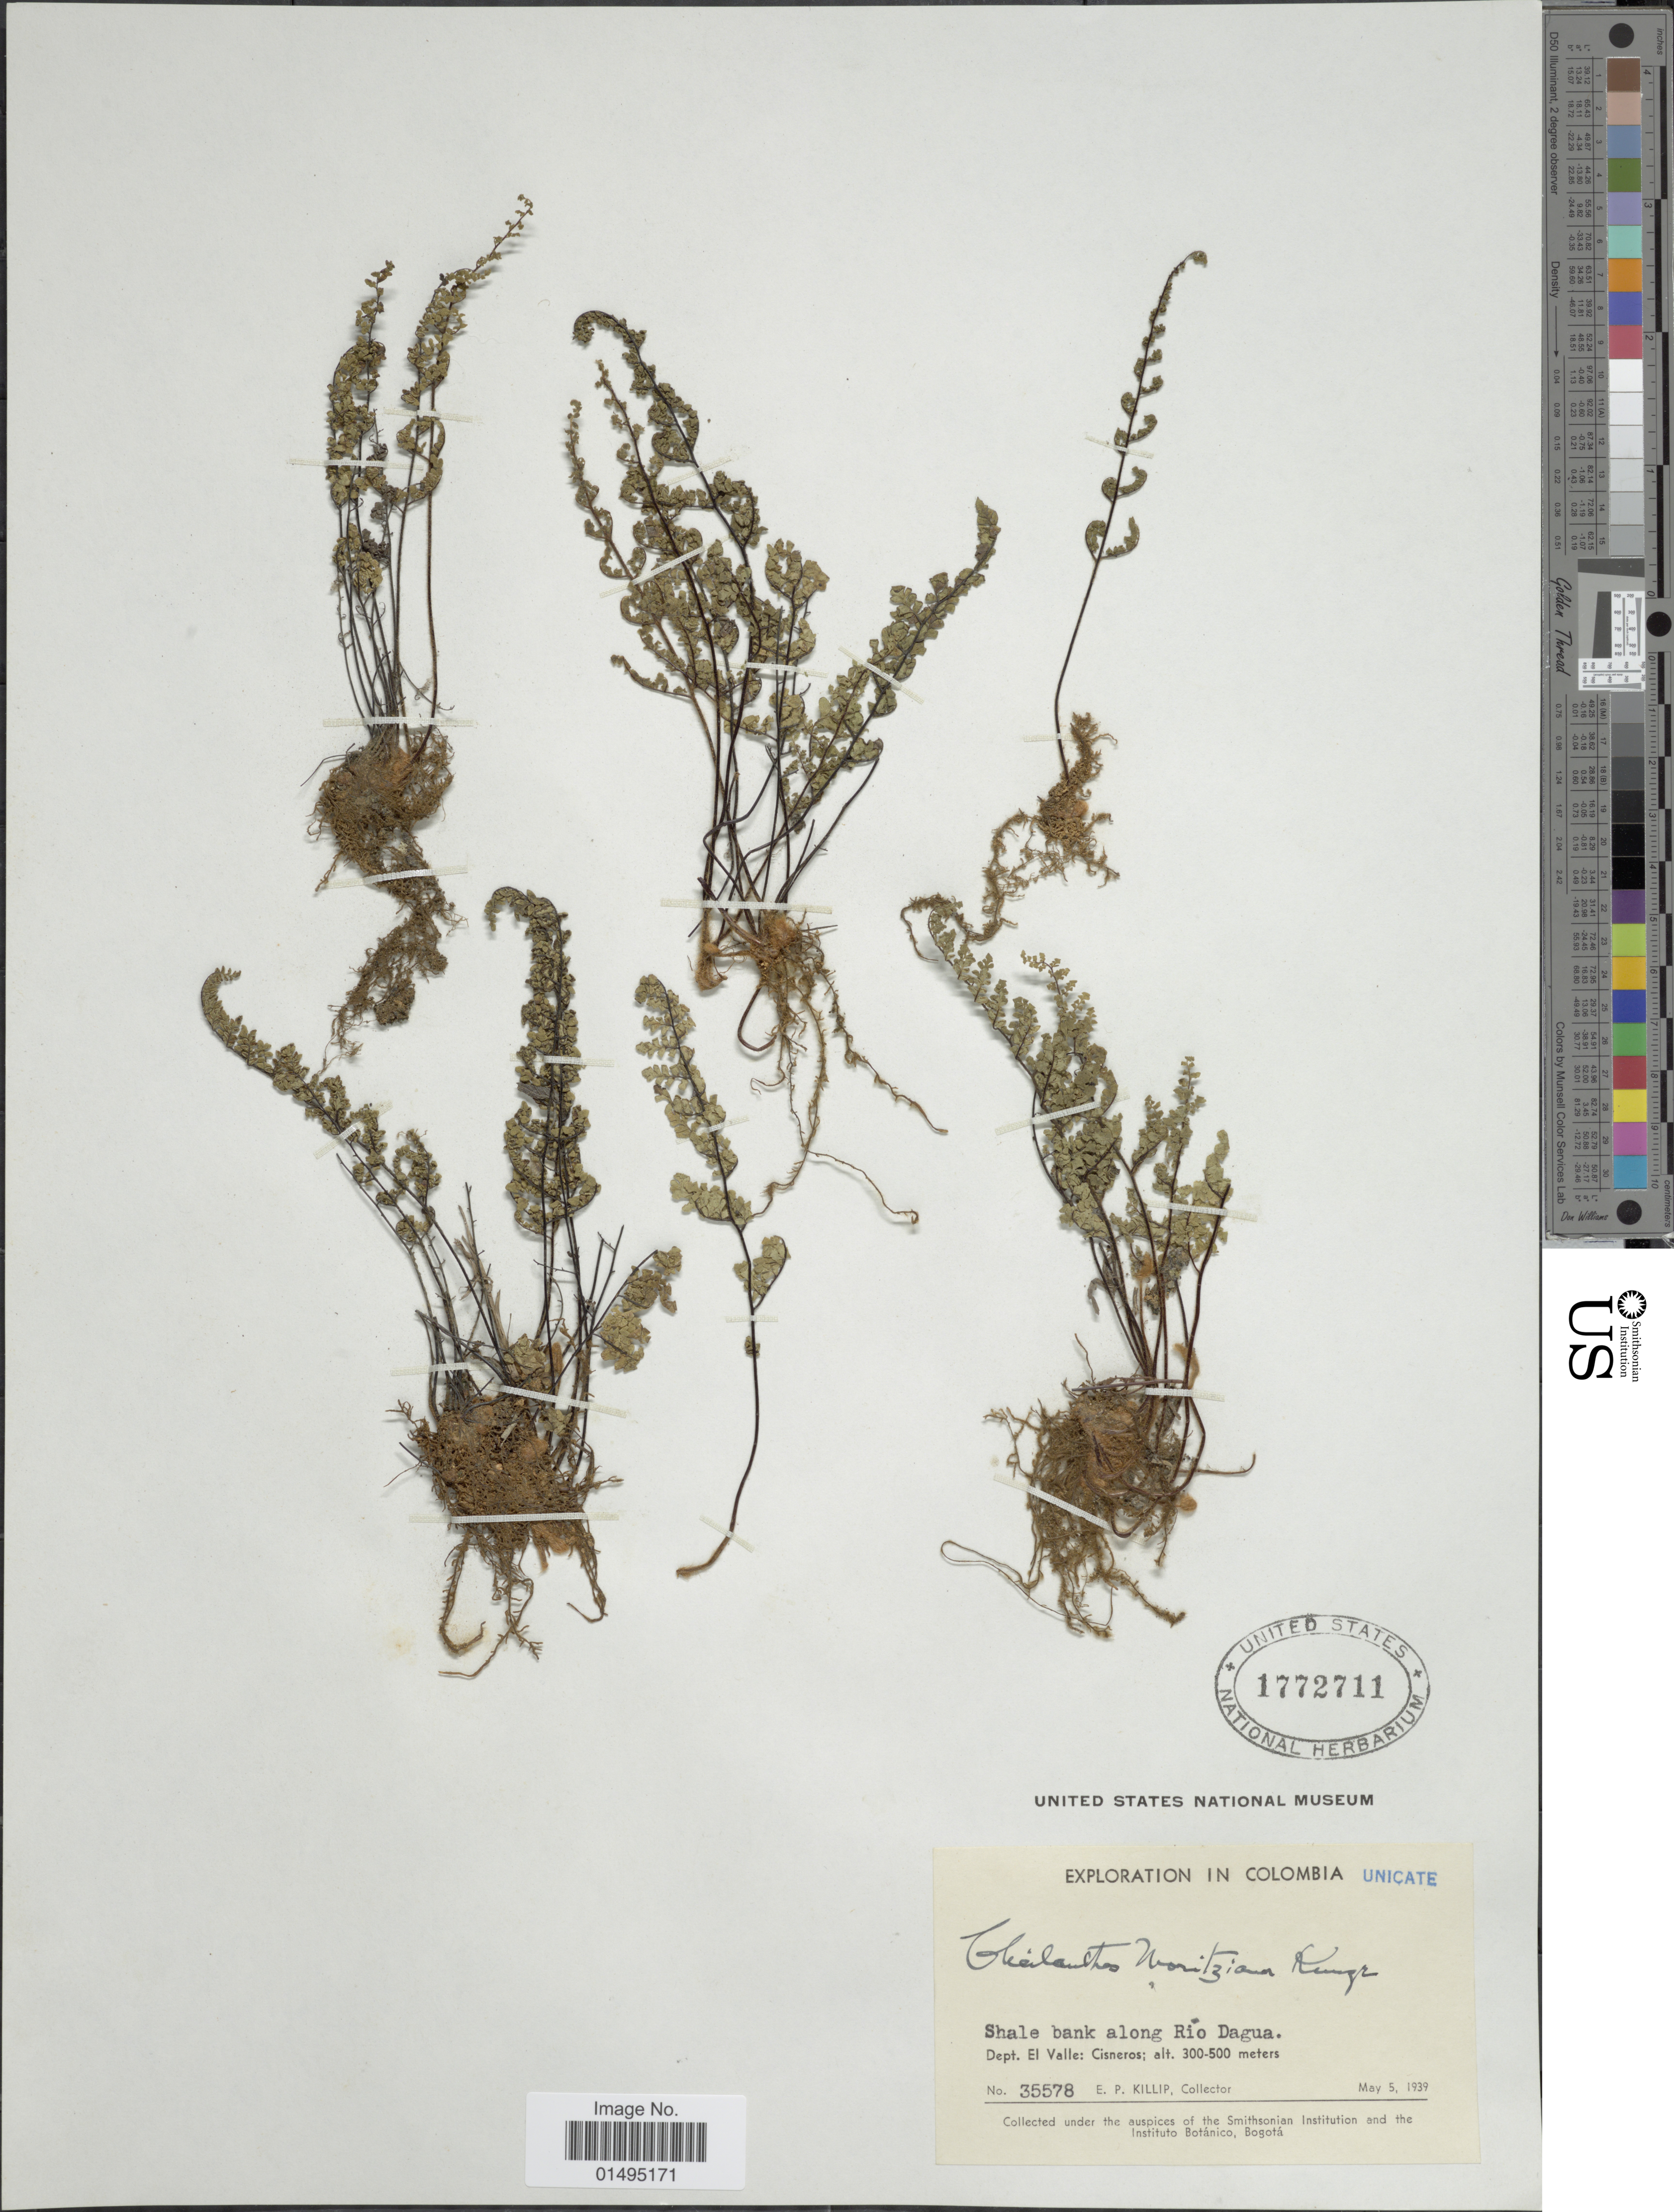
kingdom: Plantae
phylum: Tracheophyta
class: Polypodiopsida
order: Polypodiales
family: Pteridaceae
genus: Myriopteris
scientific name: Myriopteris microphylla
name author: (Sw.) Grusz & Windham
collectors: E. P. Killip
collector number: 35578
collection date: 1939-05-05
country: Colombia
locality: Dept. El Valle: Cisneros, shale bank Rio Dagua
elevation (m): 300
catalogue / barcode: US 1772711